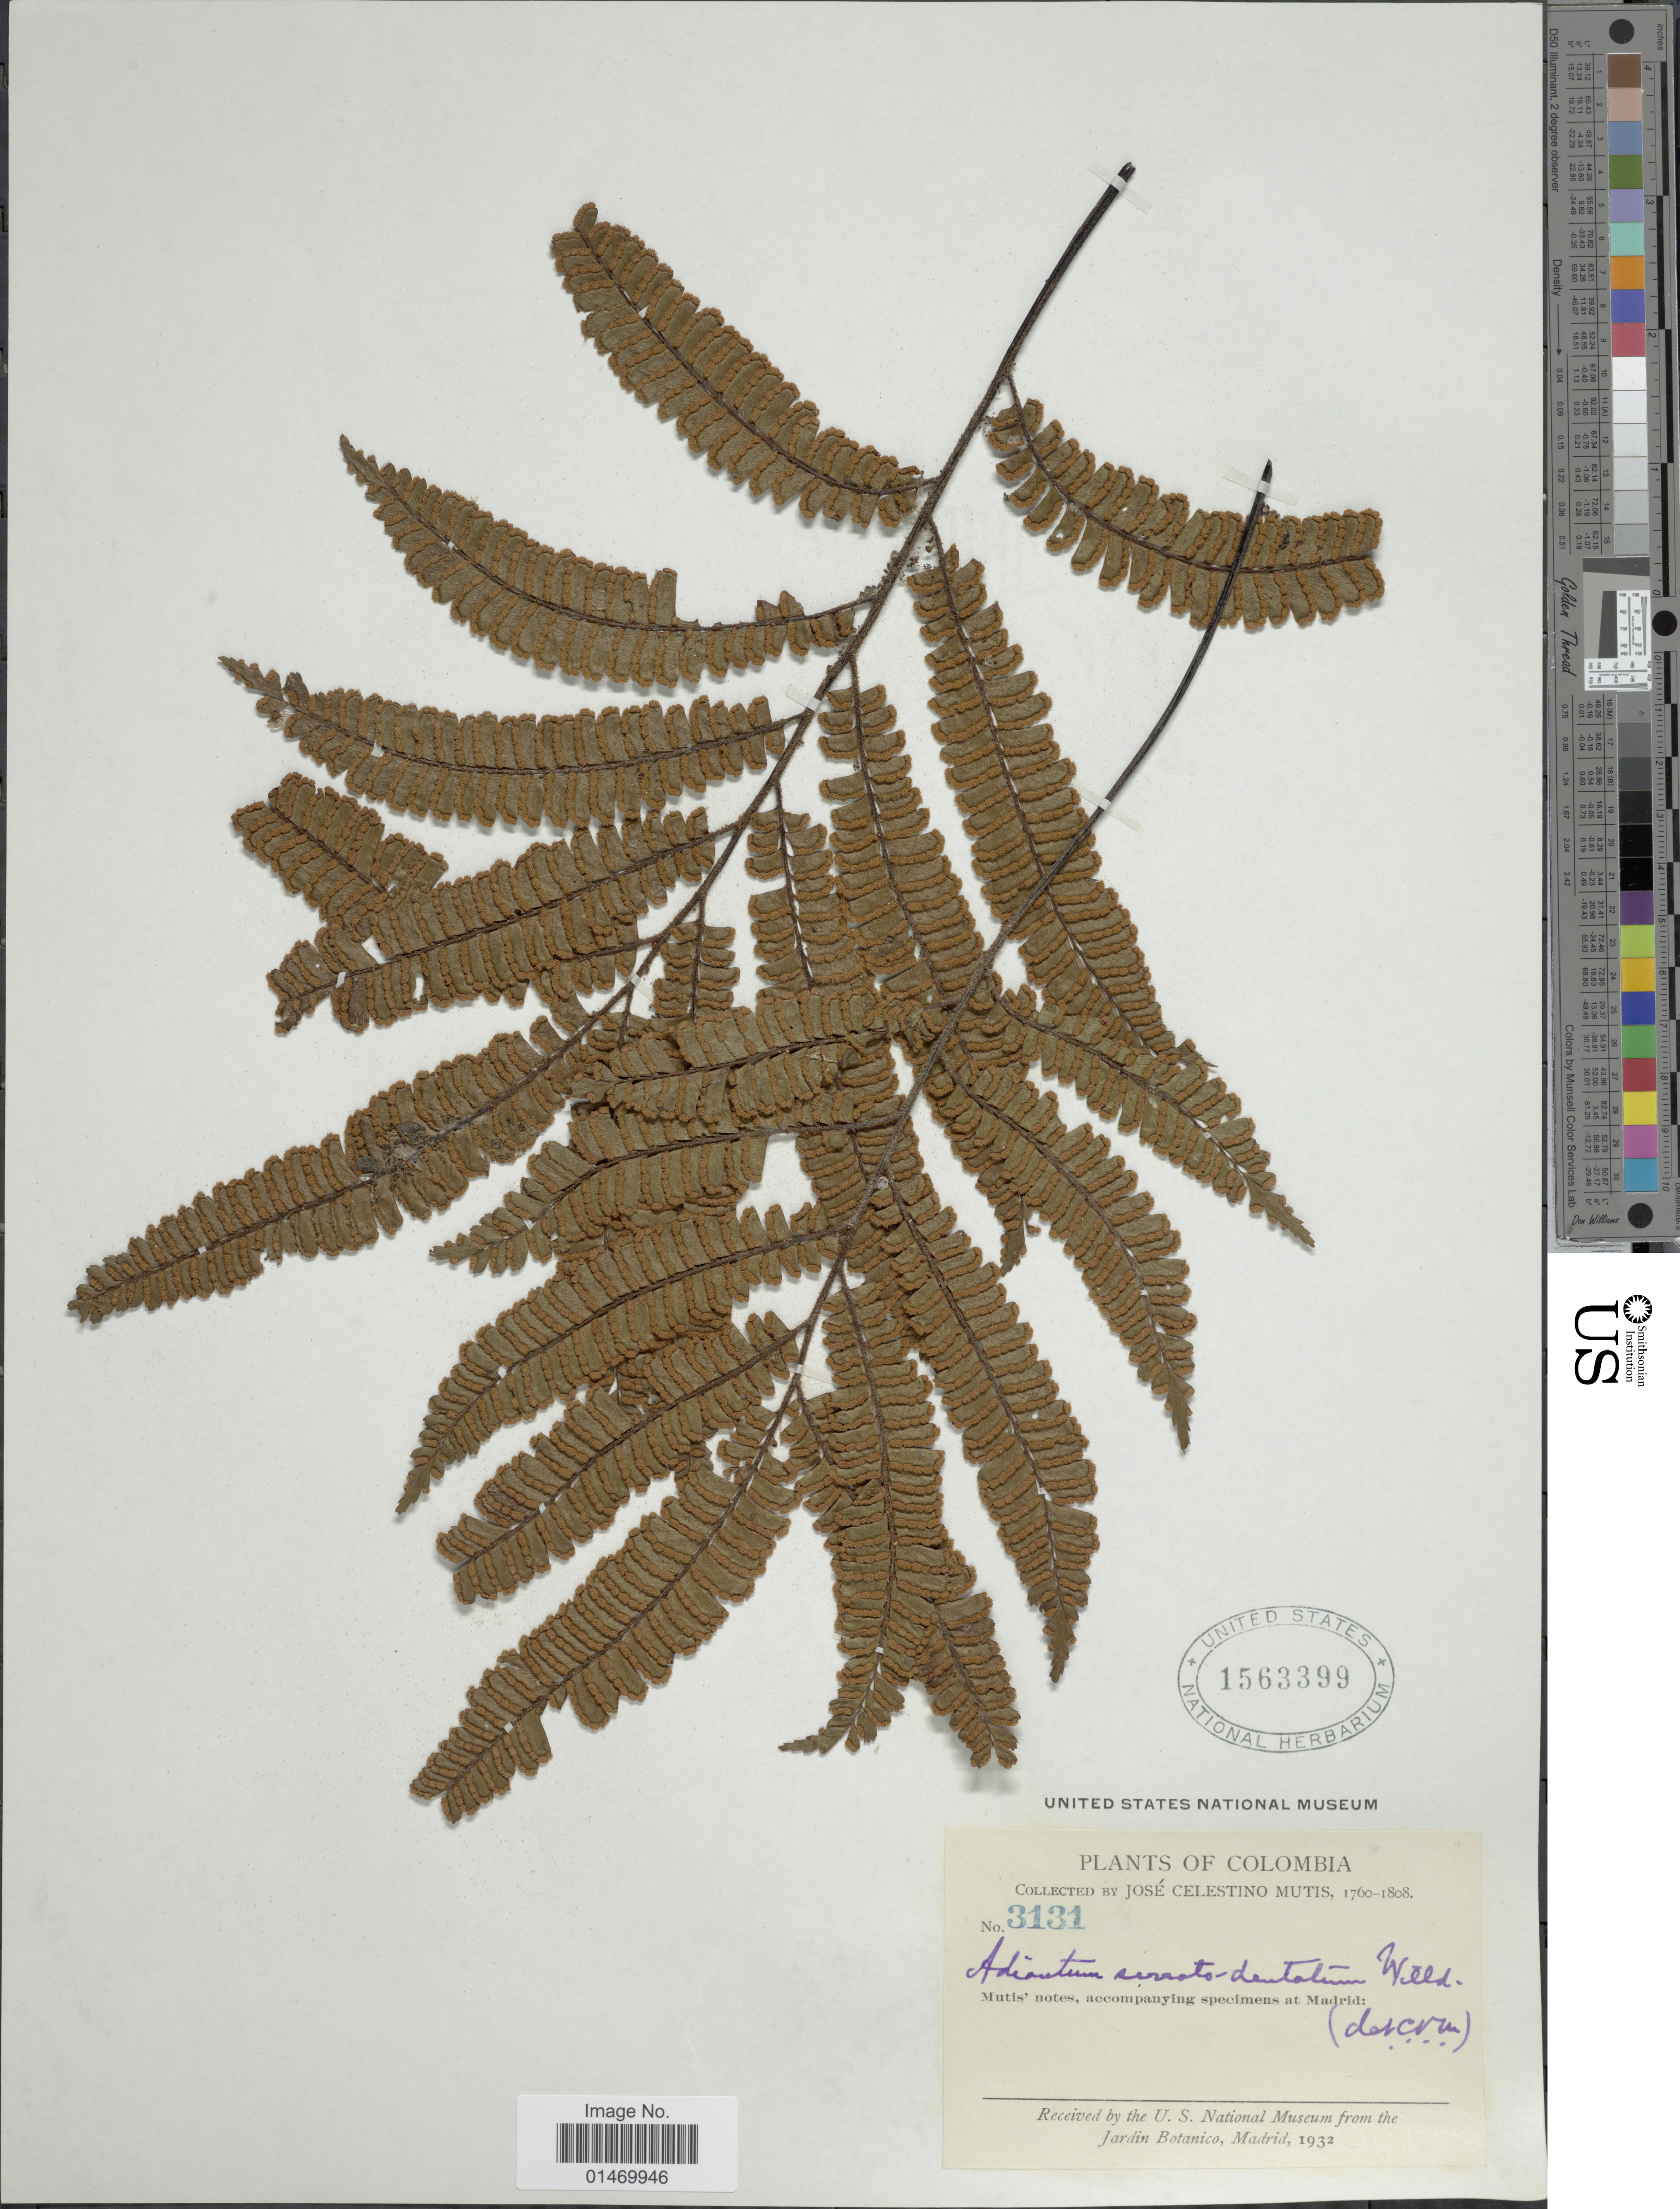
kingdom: Plantae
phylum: Tracheophyta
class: Polypodiopsida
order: Polypodiales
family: Pteridaceae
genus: Adiantum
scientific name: Adiantum cajennense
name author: Willd. ex Klotzsch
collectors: J. C. B. Mutis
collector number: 3131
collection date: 1760/1808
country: Colombia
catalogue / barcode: US 1563399